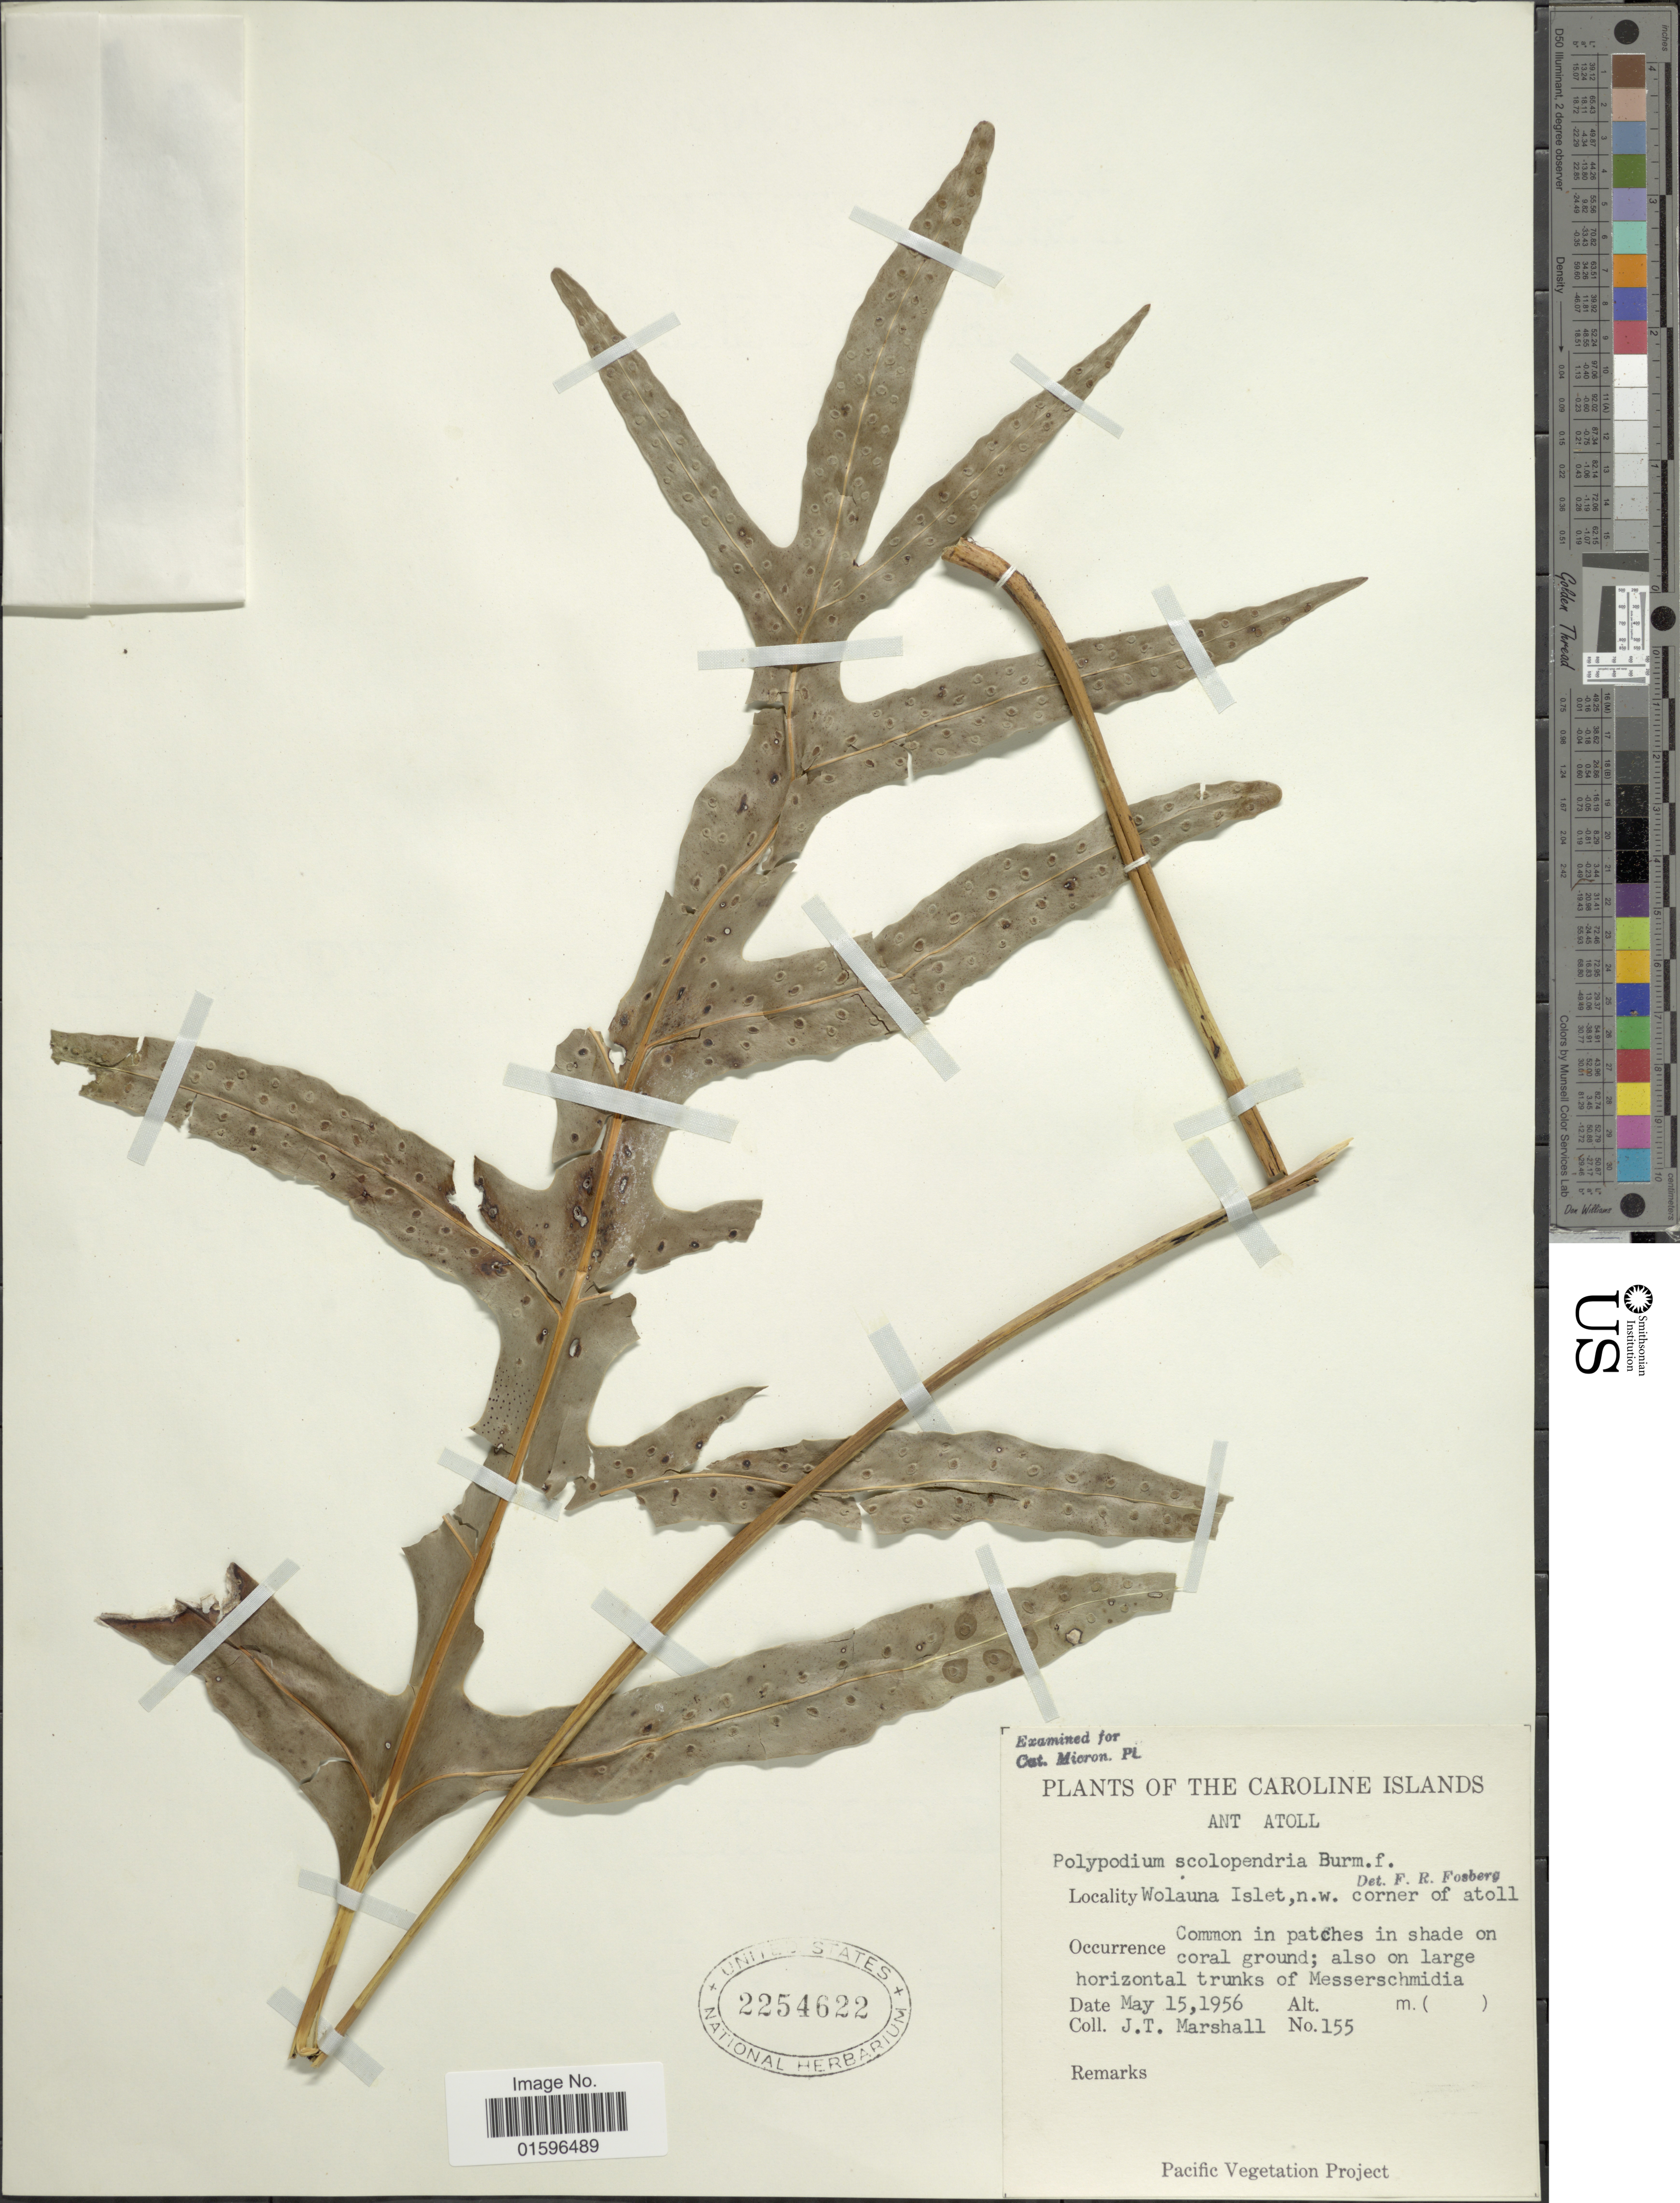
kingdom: Plantae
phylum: Tracheophyta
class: Polypodiopsida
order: Polypodiales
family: Polypodiaceae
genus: Polypodium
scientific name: Polypodium scolopendria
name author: Burm. f.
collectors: J. T. Marshall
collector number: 155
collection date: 1956-05-15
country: Micronesia, Federated States of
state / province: Pohnpei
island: Ant Atoll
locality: Caroline Islands, Ant Atoll, Wolauna Islet, n. w. corner of atoll, also on large horizontal trunks of Messerschimidia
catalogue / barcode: US 2254622